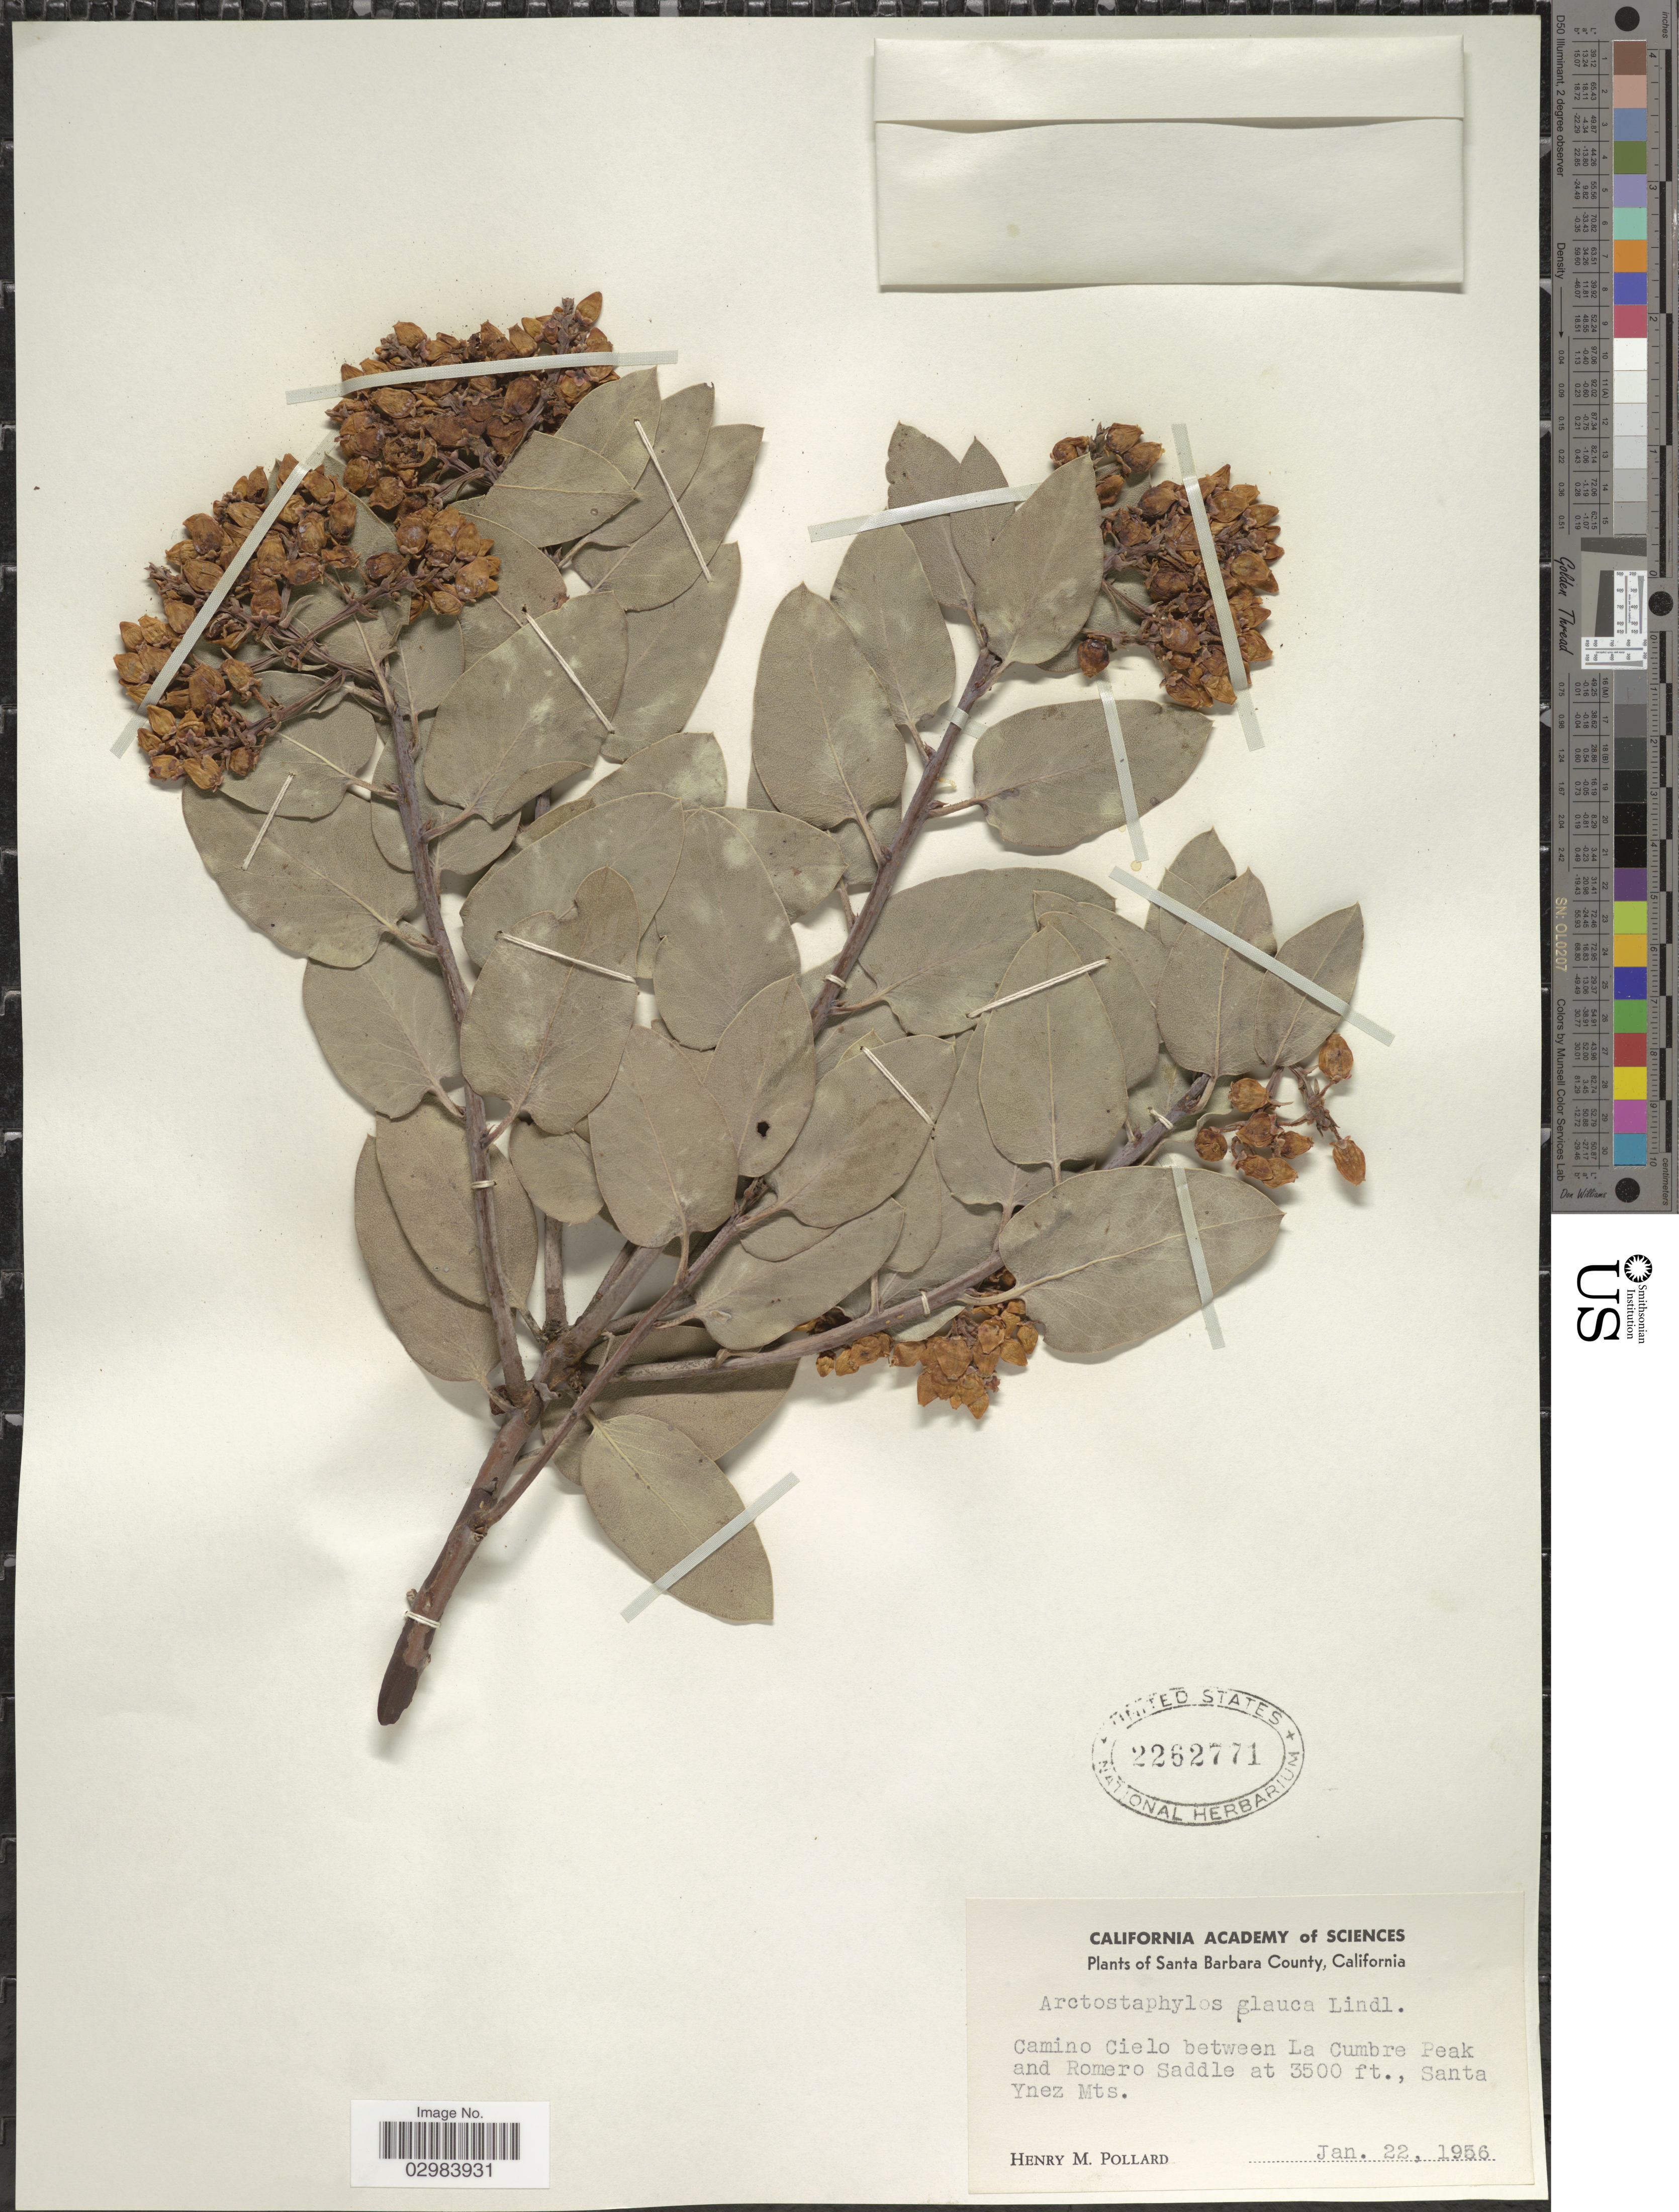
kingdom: Plantae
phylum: Tracheophyta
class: Magnoliopsida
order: Ericales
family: Ericaceae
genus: Arctostaphylos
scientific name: Arctostaphylos glauca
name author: Lindl.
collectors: H. M. Pollard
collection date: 1956-01-22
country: United States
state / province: California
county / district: Santa Barbara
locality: Santa Barbara County, Camino Cielo between La Cumbre Peak and Romero Saddle, Santa Ynez Mts.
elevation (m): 1067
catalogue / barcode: US 2262771